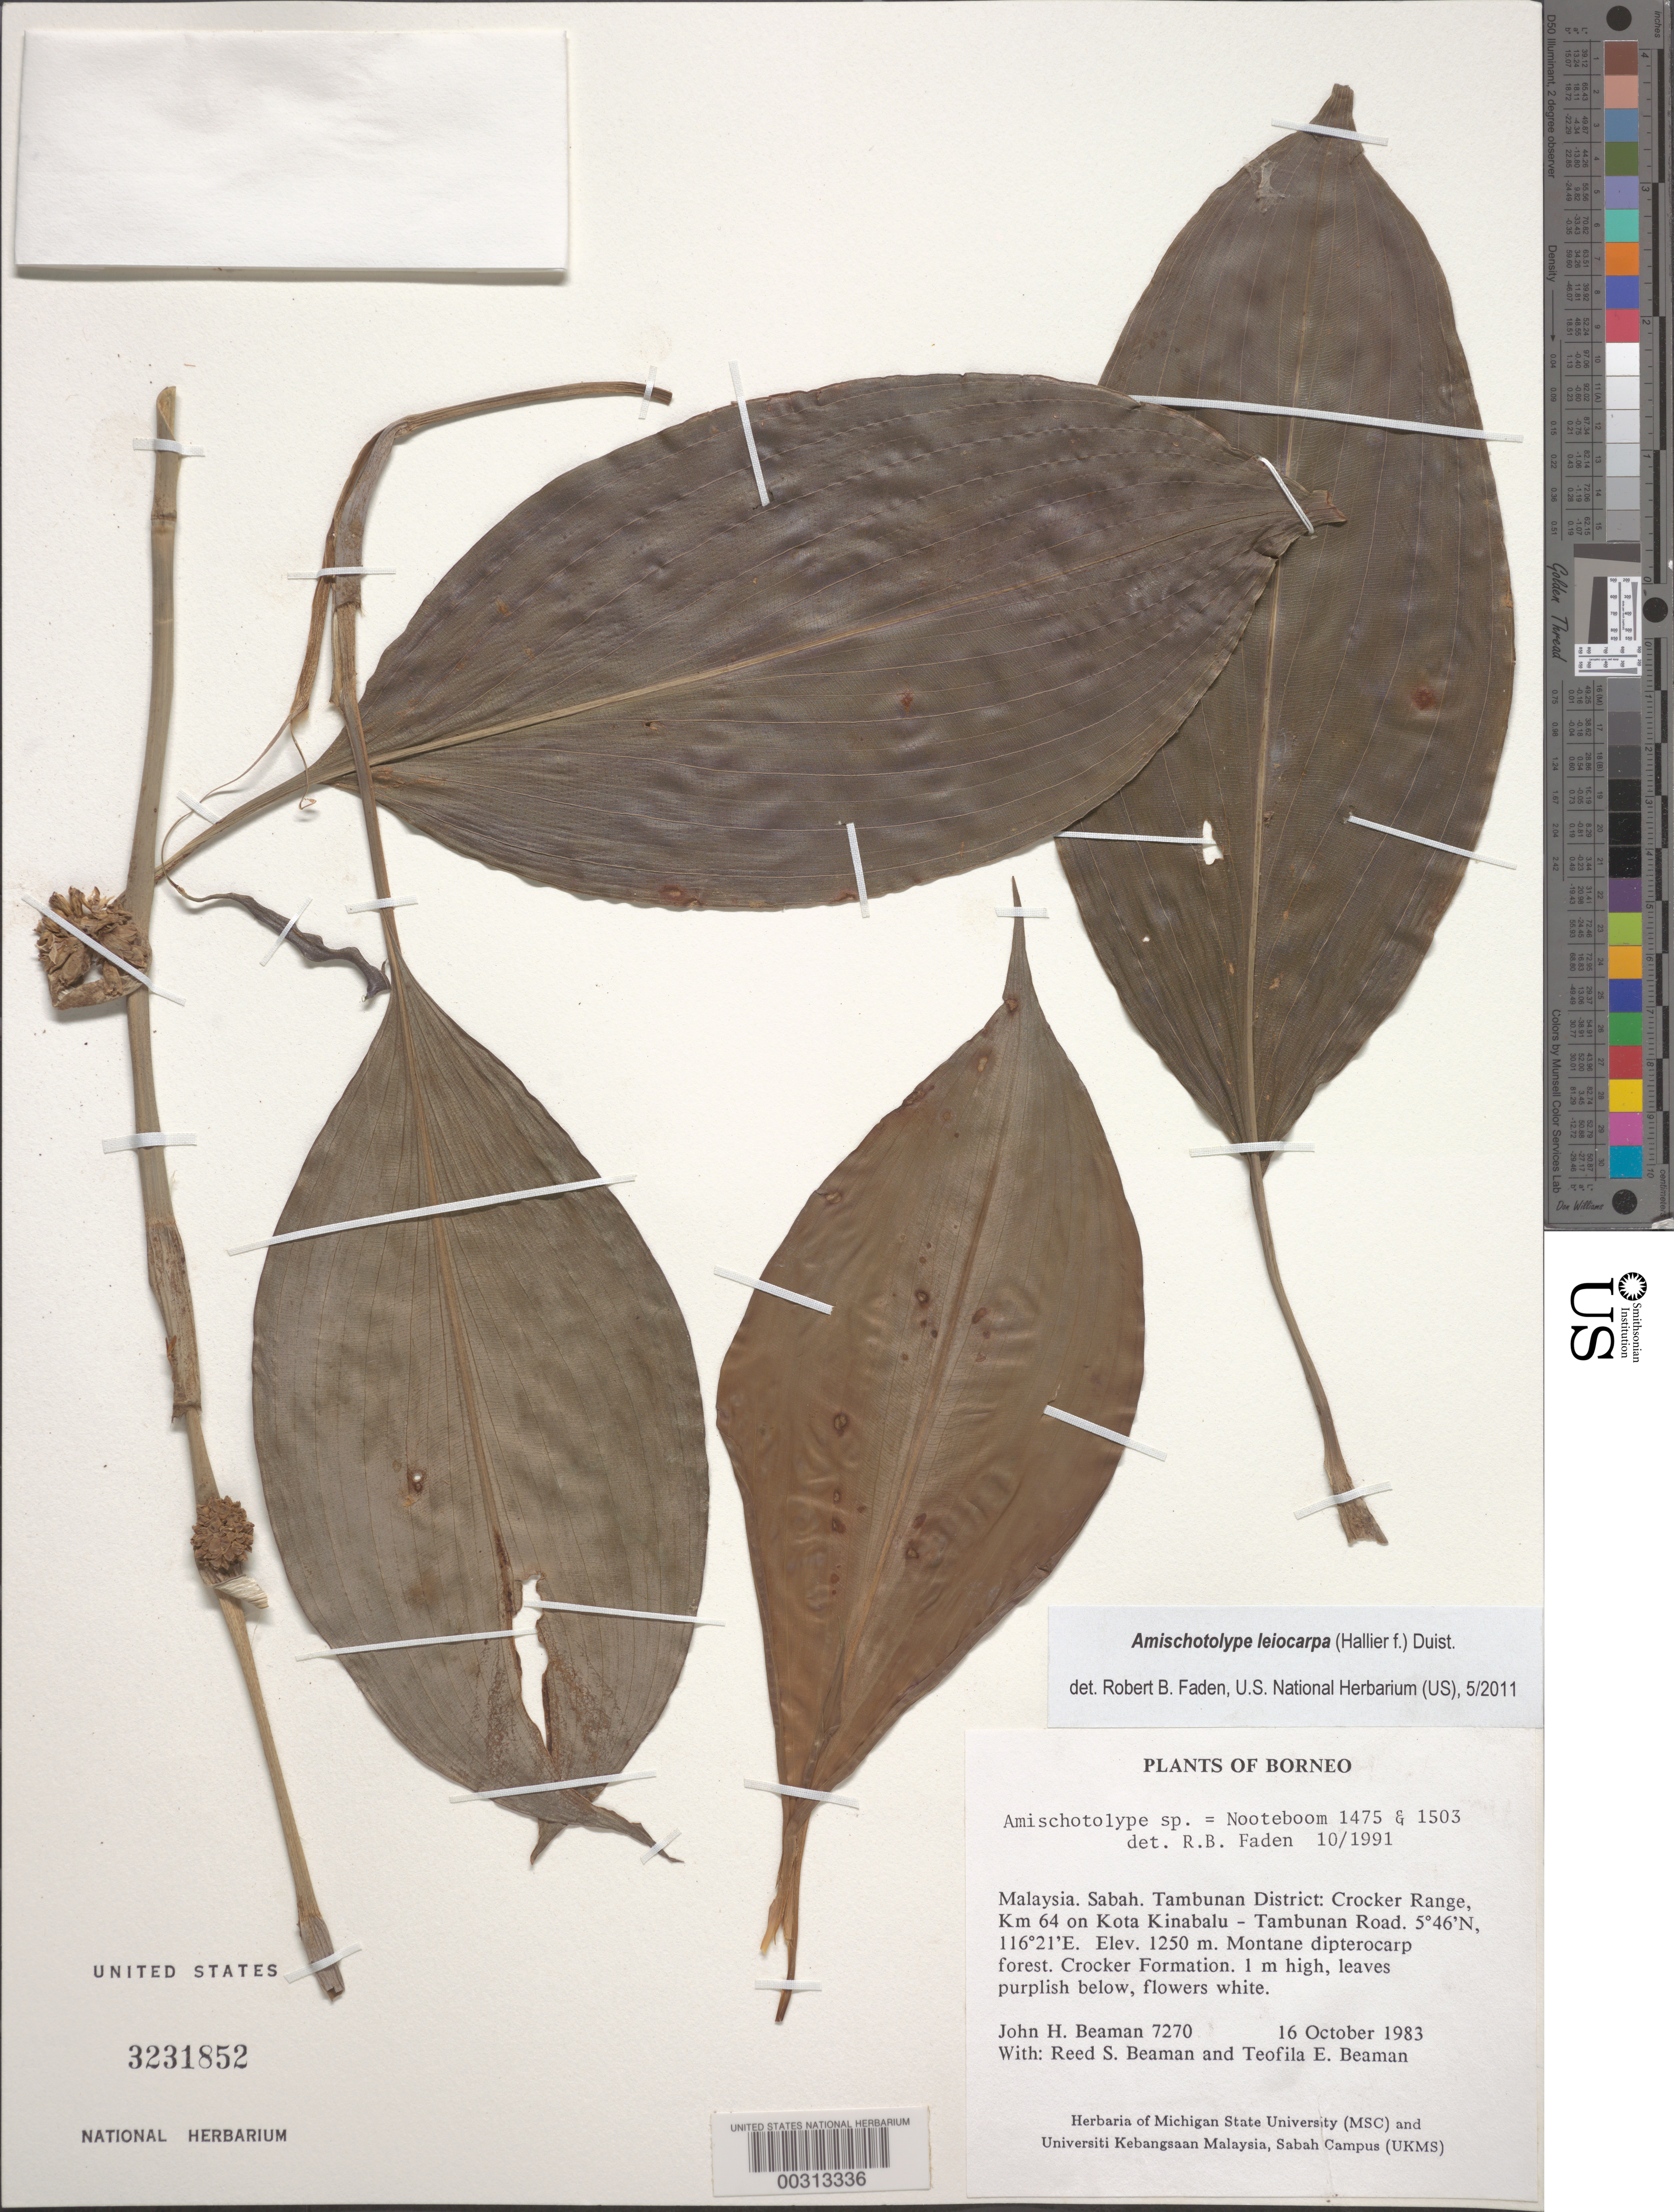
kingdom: Plantae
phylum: Tracheophyta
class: Liliopsida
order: Commelinales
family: Commelinaceae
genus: Amischotolype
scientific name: Amischotolype leiocarpa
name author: (Hallier f.) Duist.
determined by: Faden, Robert B., (US), Smithsonian Institution - National Museum of Natural History (UNITED STATES)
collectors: J. H. Beaman, R. S. Beaman & T. E. Beaman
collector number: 7270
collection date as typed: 16 Oct 1983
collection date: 1983-10-16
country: Malaysia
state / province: Sabah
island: Borneo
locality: Tambunan district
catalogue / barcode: US 3231852